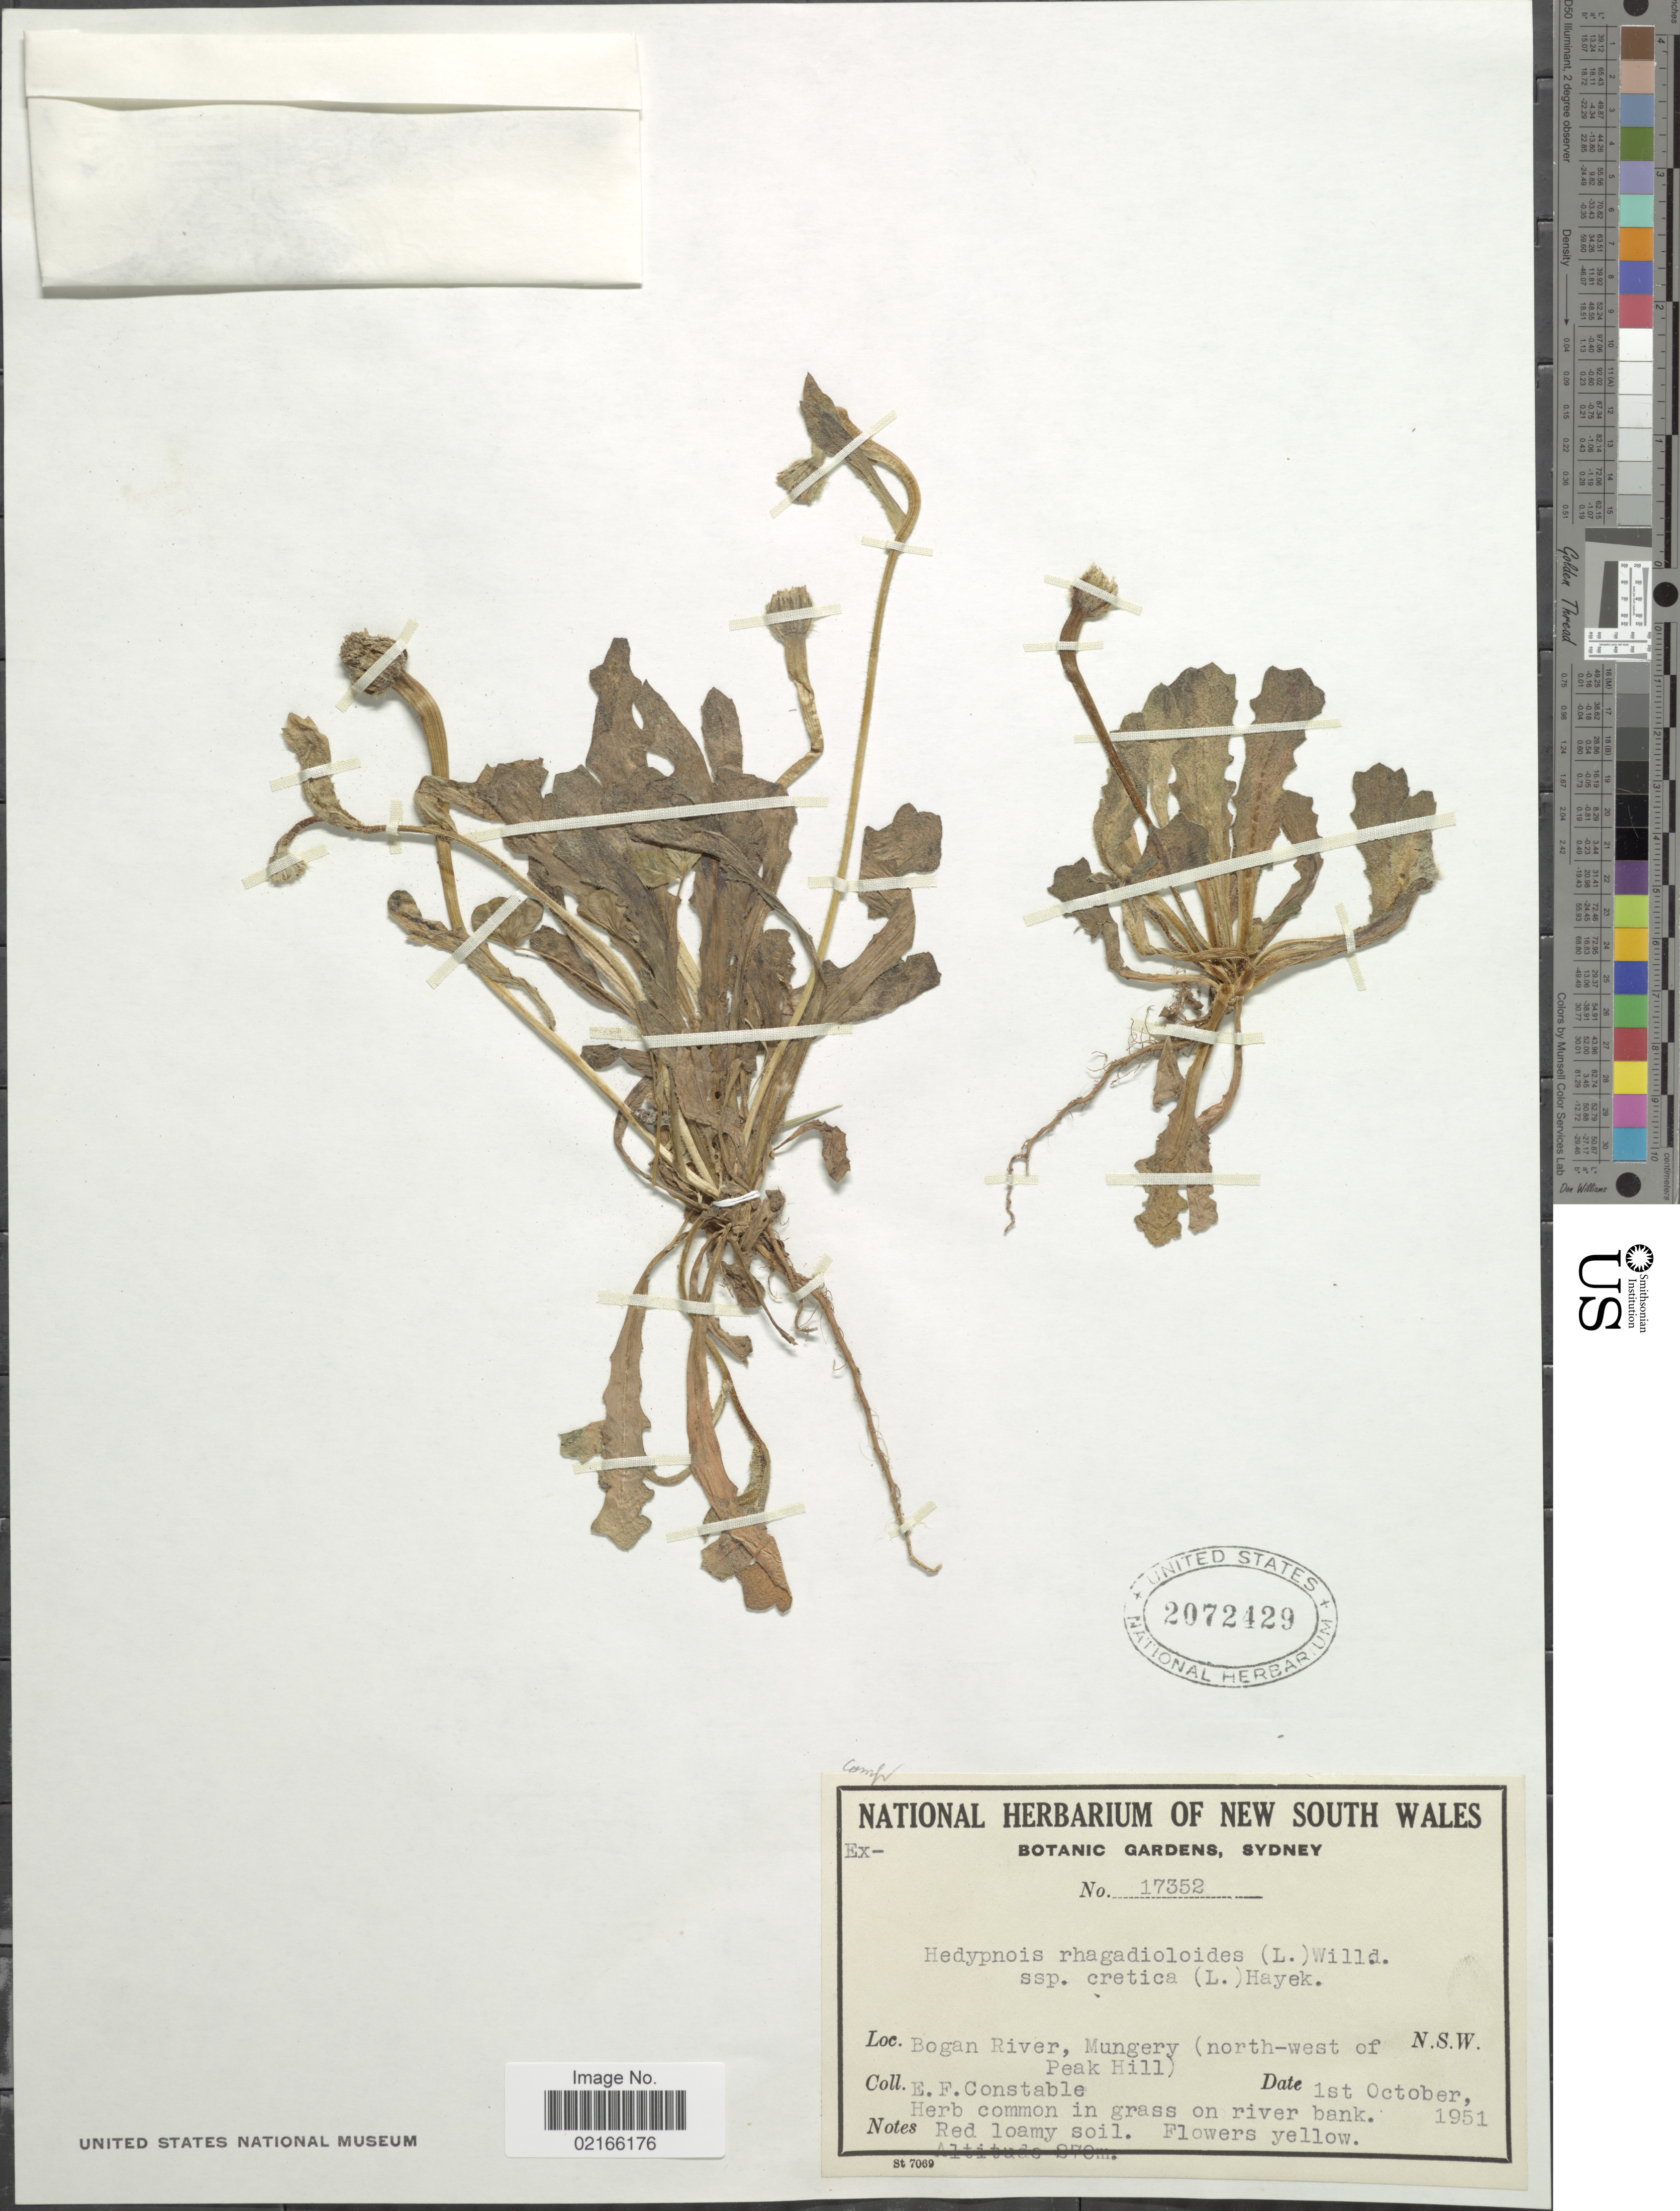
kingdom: Plantae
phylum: Tracheophyta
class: Magnoliopsida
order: Asterales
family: Asteraceae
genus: Hedypnois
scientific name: Hedypnois rhagadioloides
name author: (L.) F.W. Schmidt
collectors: E. F. Constable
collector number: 17352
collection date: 1951-10-01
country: Australia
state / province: New South Wales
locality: Bogan River, Mungery (north-west of Peak Hill)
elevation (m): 270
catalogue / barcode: US 2072429